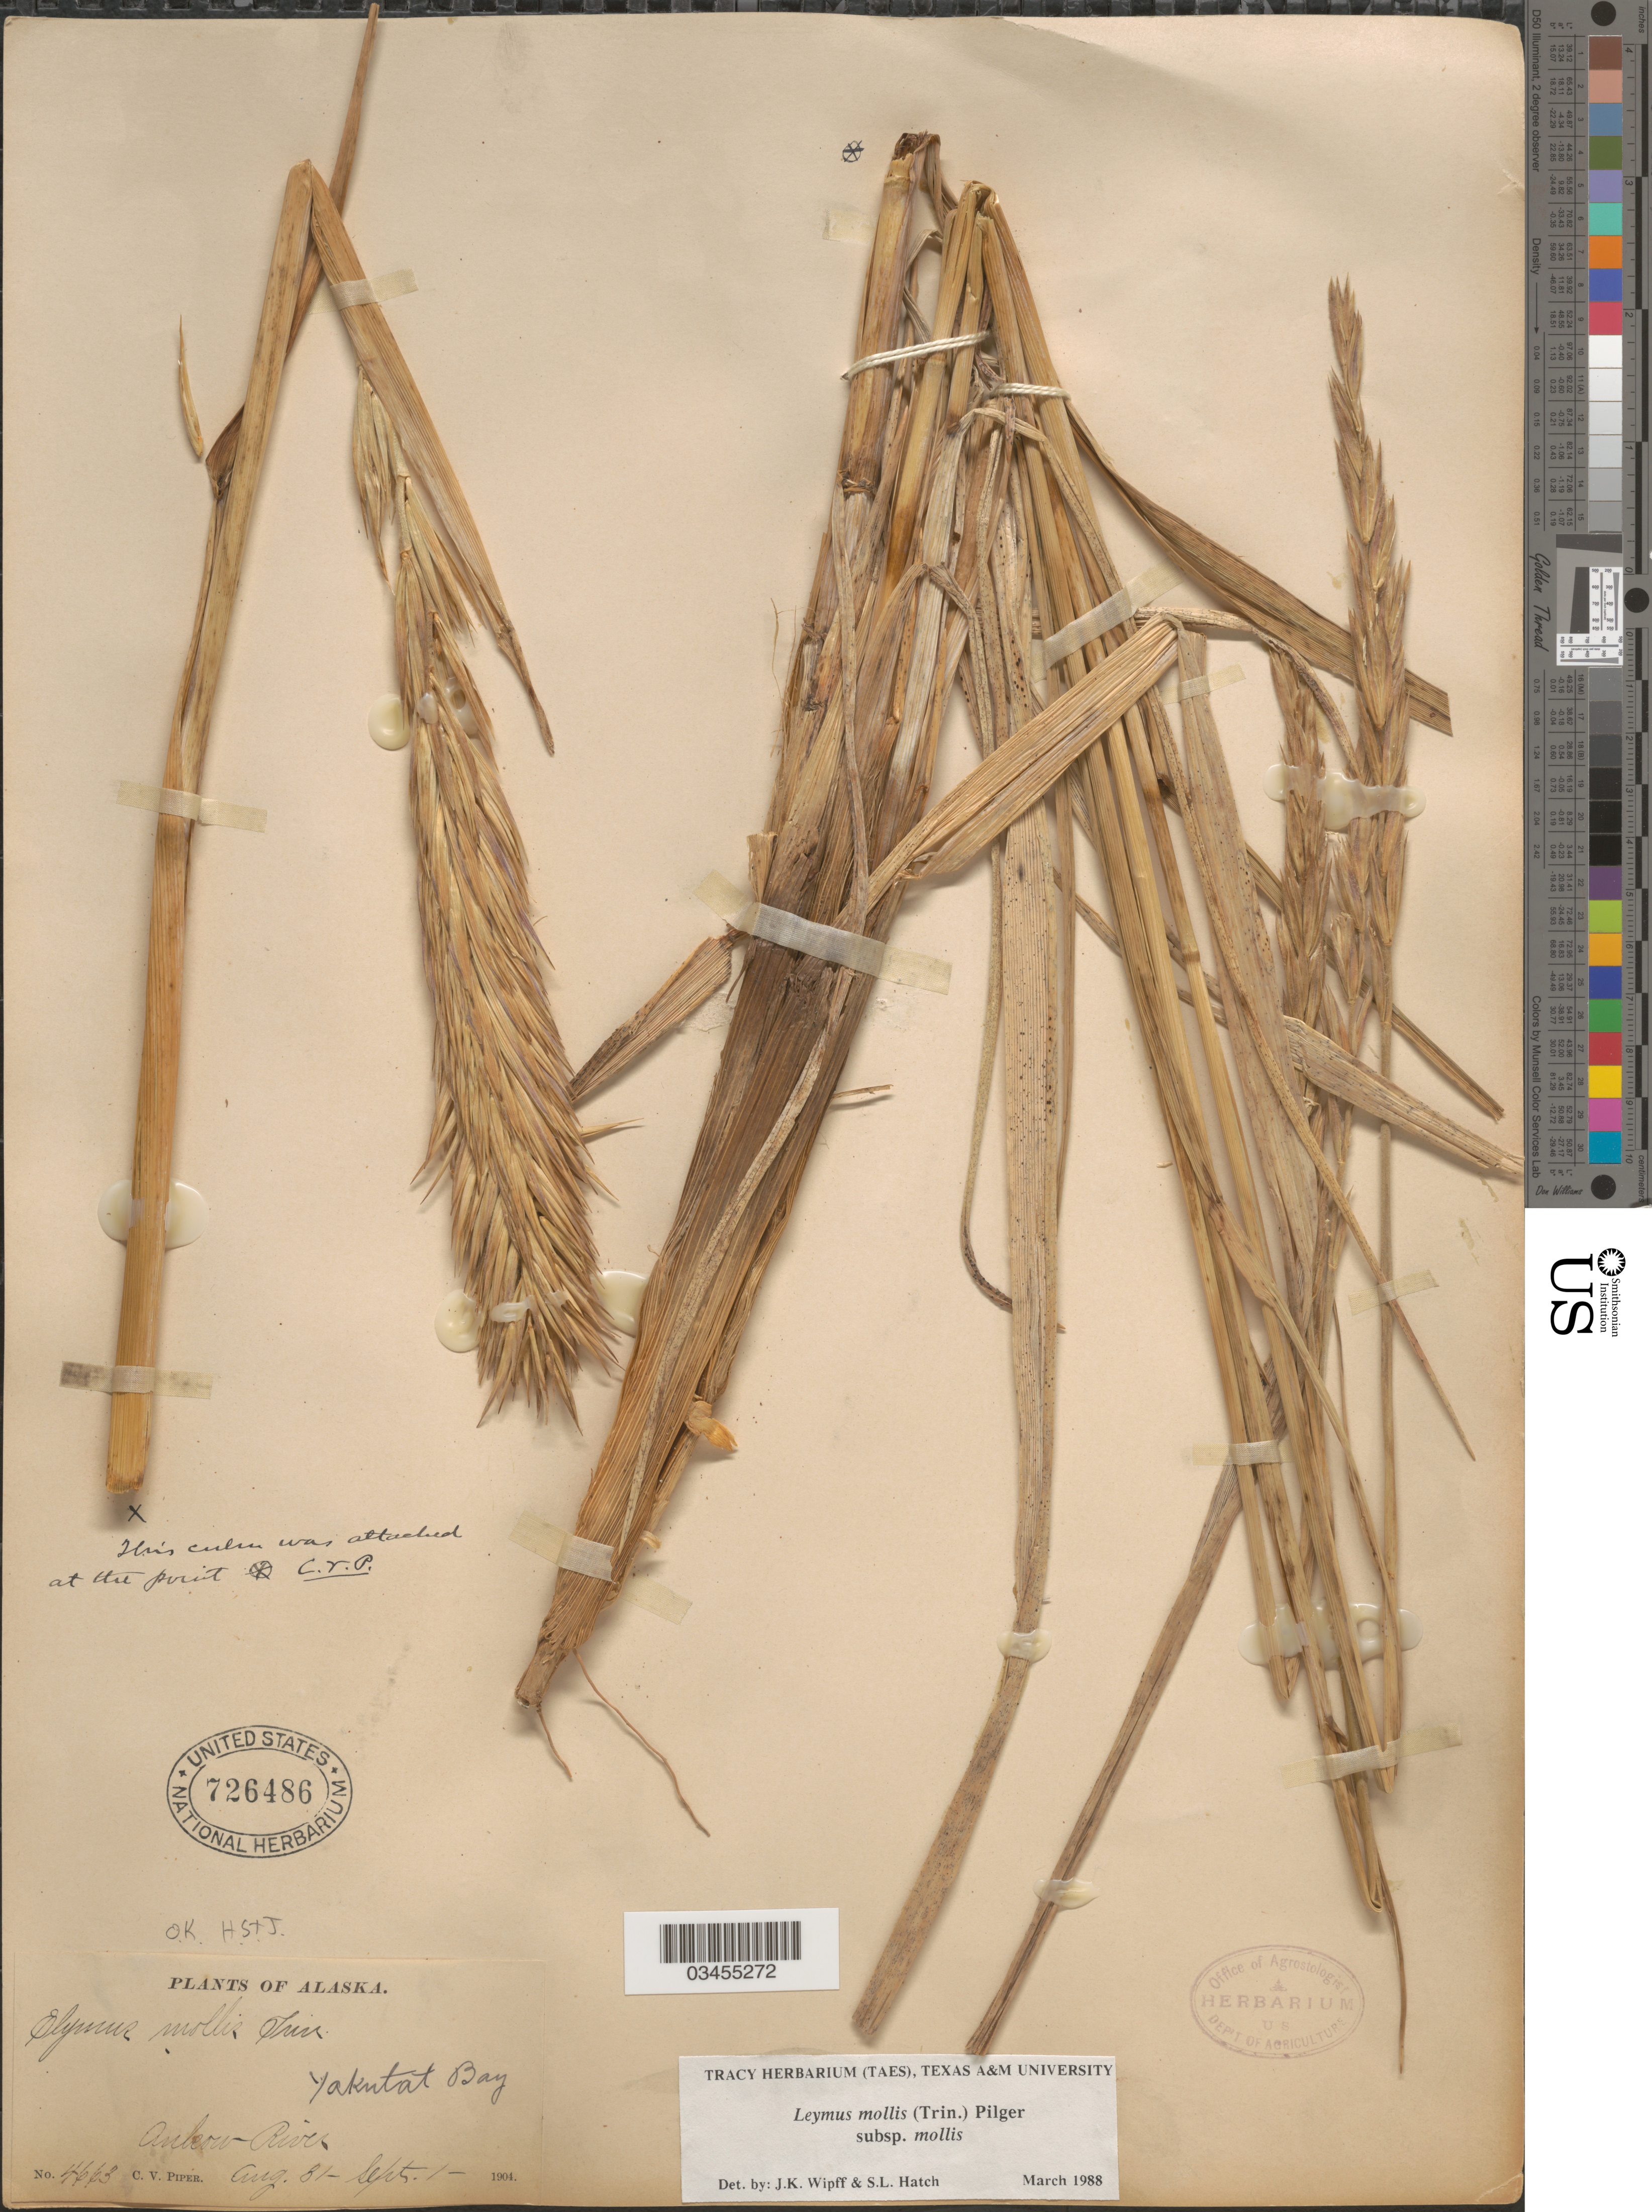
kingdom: Plantae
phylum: Tracheophyta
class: Liliopsida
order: Poales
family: Poaceae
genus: Leymus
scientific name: Leymus mollis subsp. mollis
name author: (Trin.) Pilg.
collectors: C. V. Piper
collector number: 4663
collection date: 1904-08-31/1904-09-01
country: United States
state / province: Alaska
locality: Yakutat Bay. Ankow River.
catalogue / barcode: US 726486